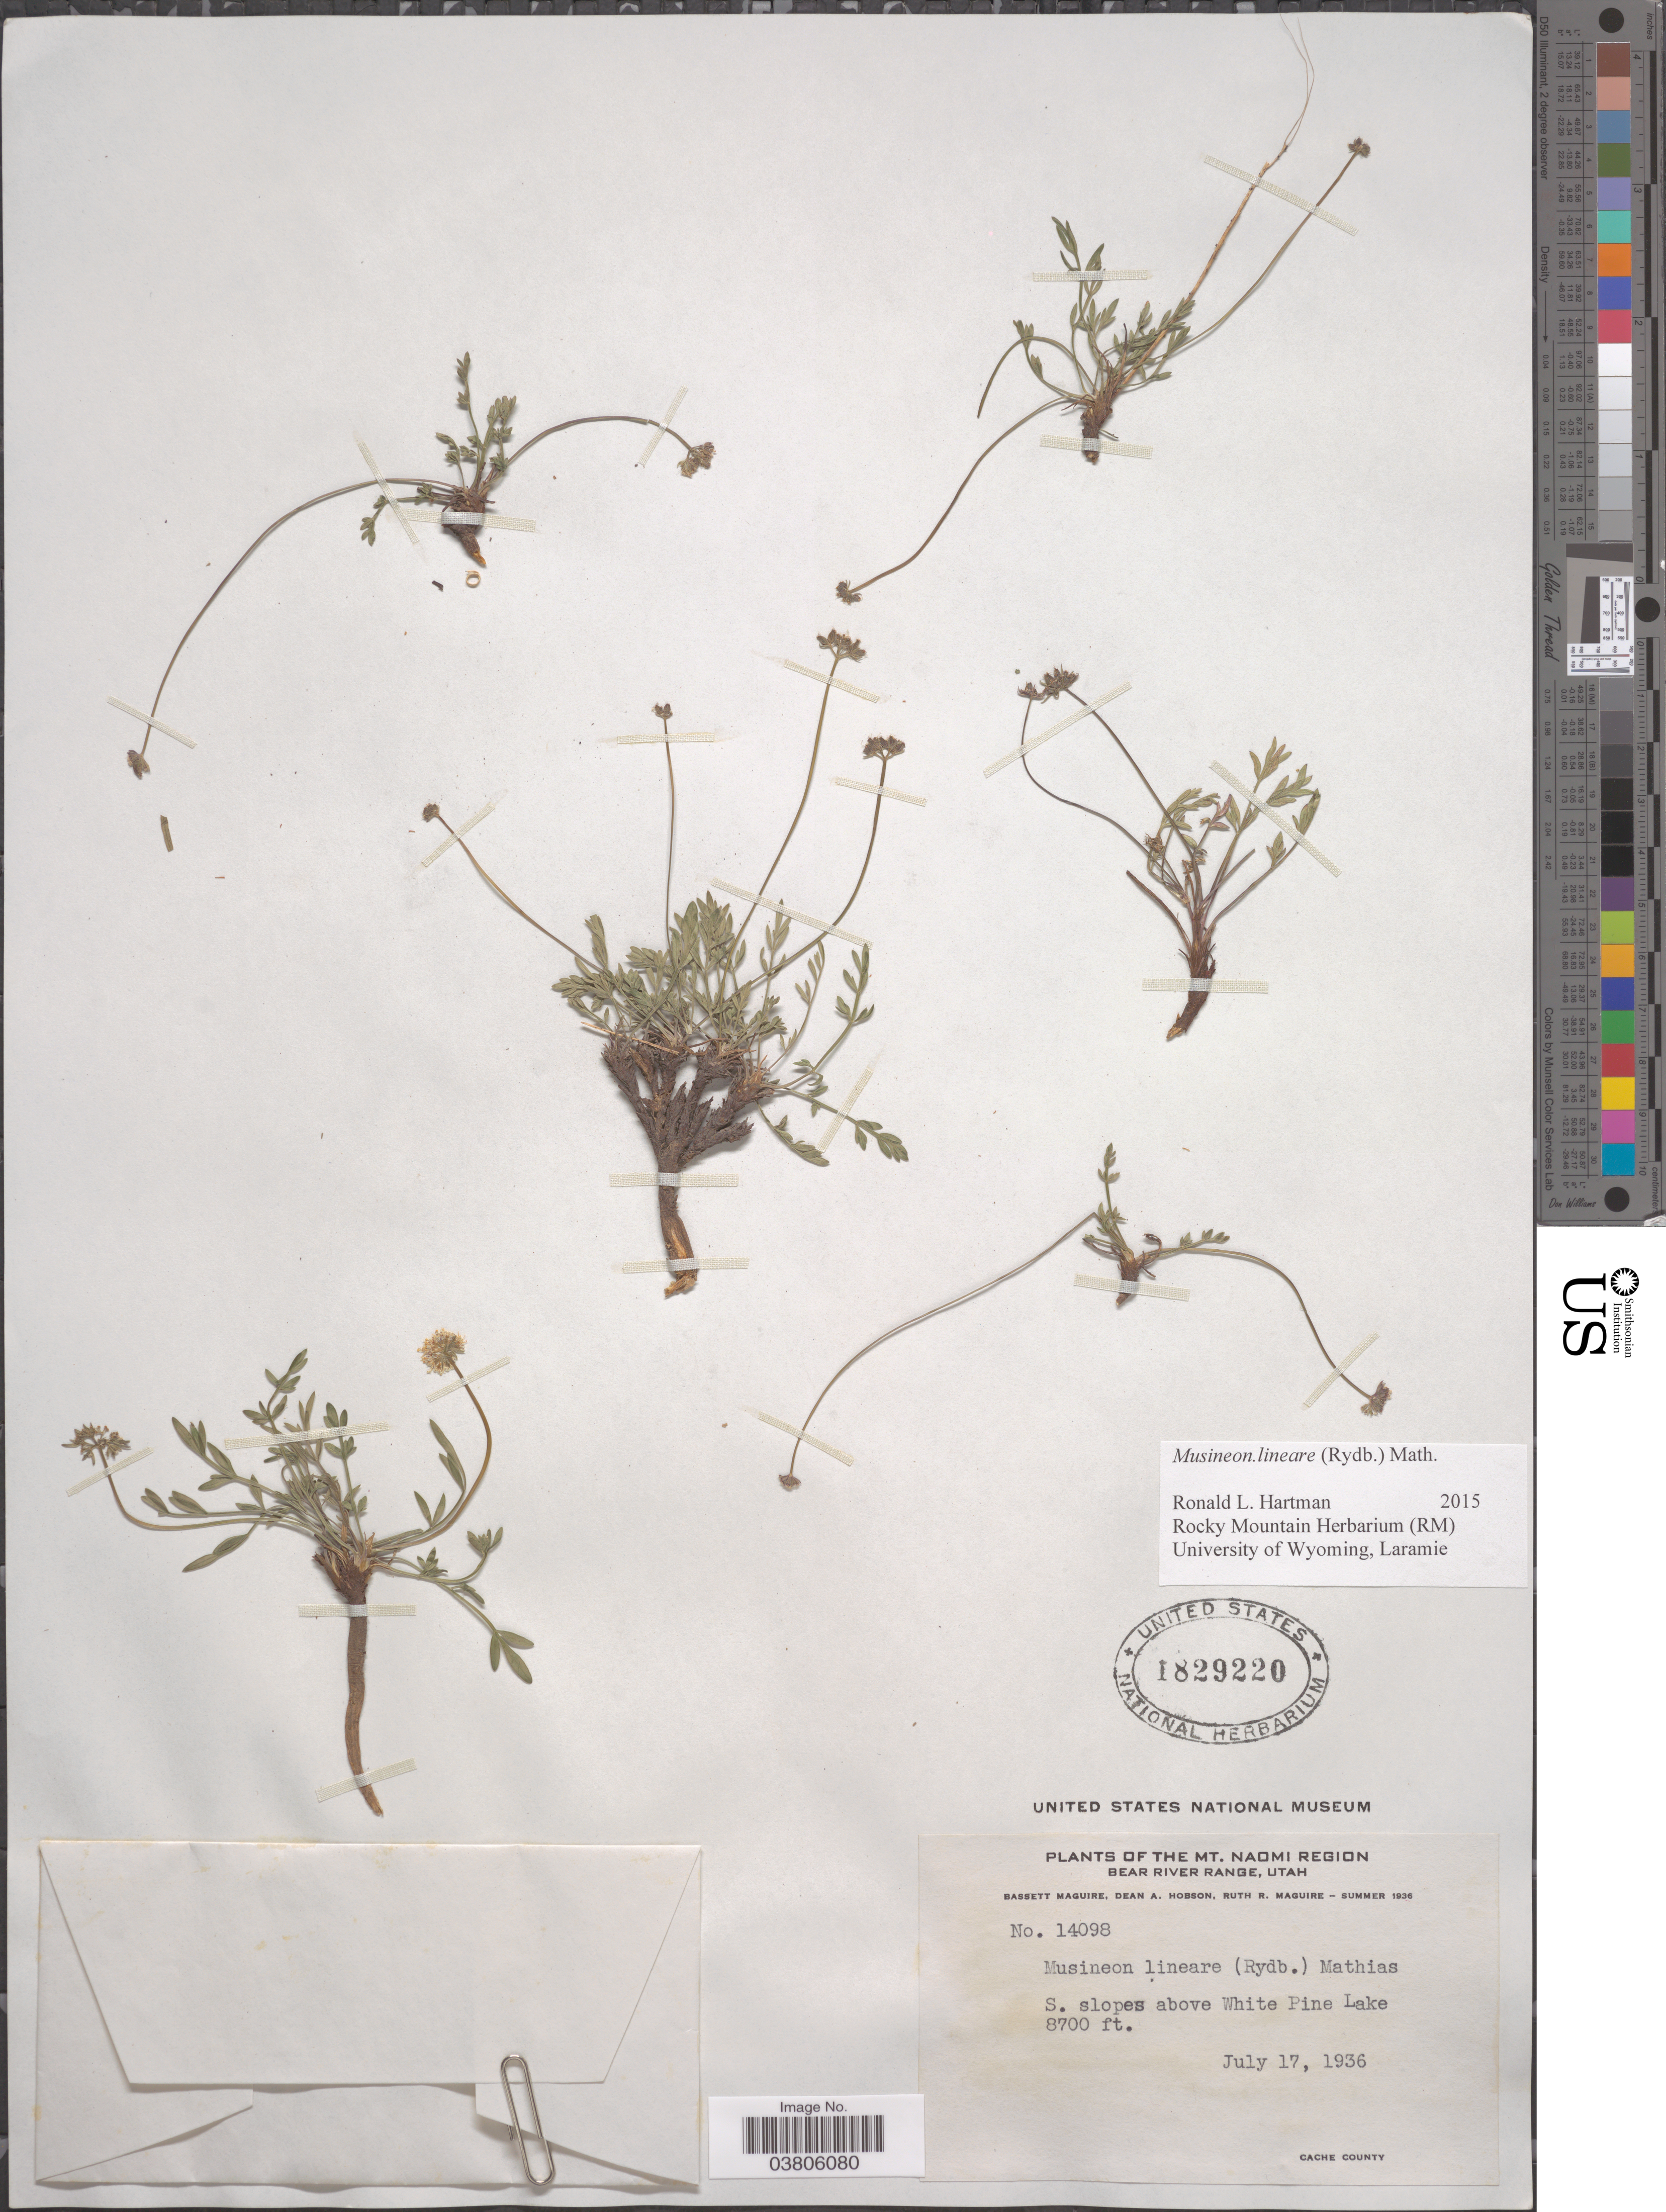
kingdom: Plantae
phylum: Tracheophyta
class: Magnoliopsida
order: Apiales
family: Apiaceae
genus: Musineon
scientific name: Musineon lineare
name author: (Rydb.) Mathias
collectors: B. Maguire, D. Hobson & R. R. Maguire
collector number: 14098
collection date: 1936-07-17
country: United States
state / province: Utah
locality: The Mt. Naomi Region. Bear River Range. S. slopes above White Pine Lake. Cache County.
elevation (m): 2652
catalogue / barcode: US 1829220